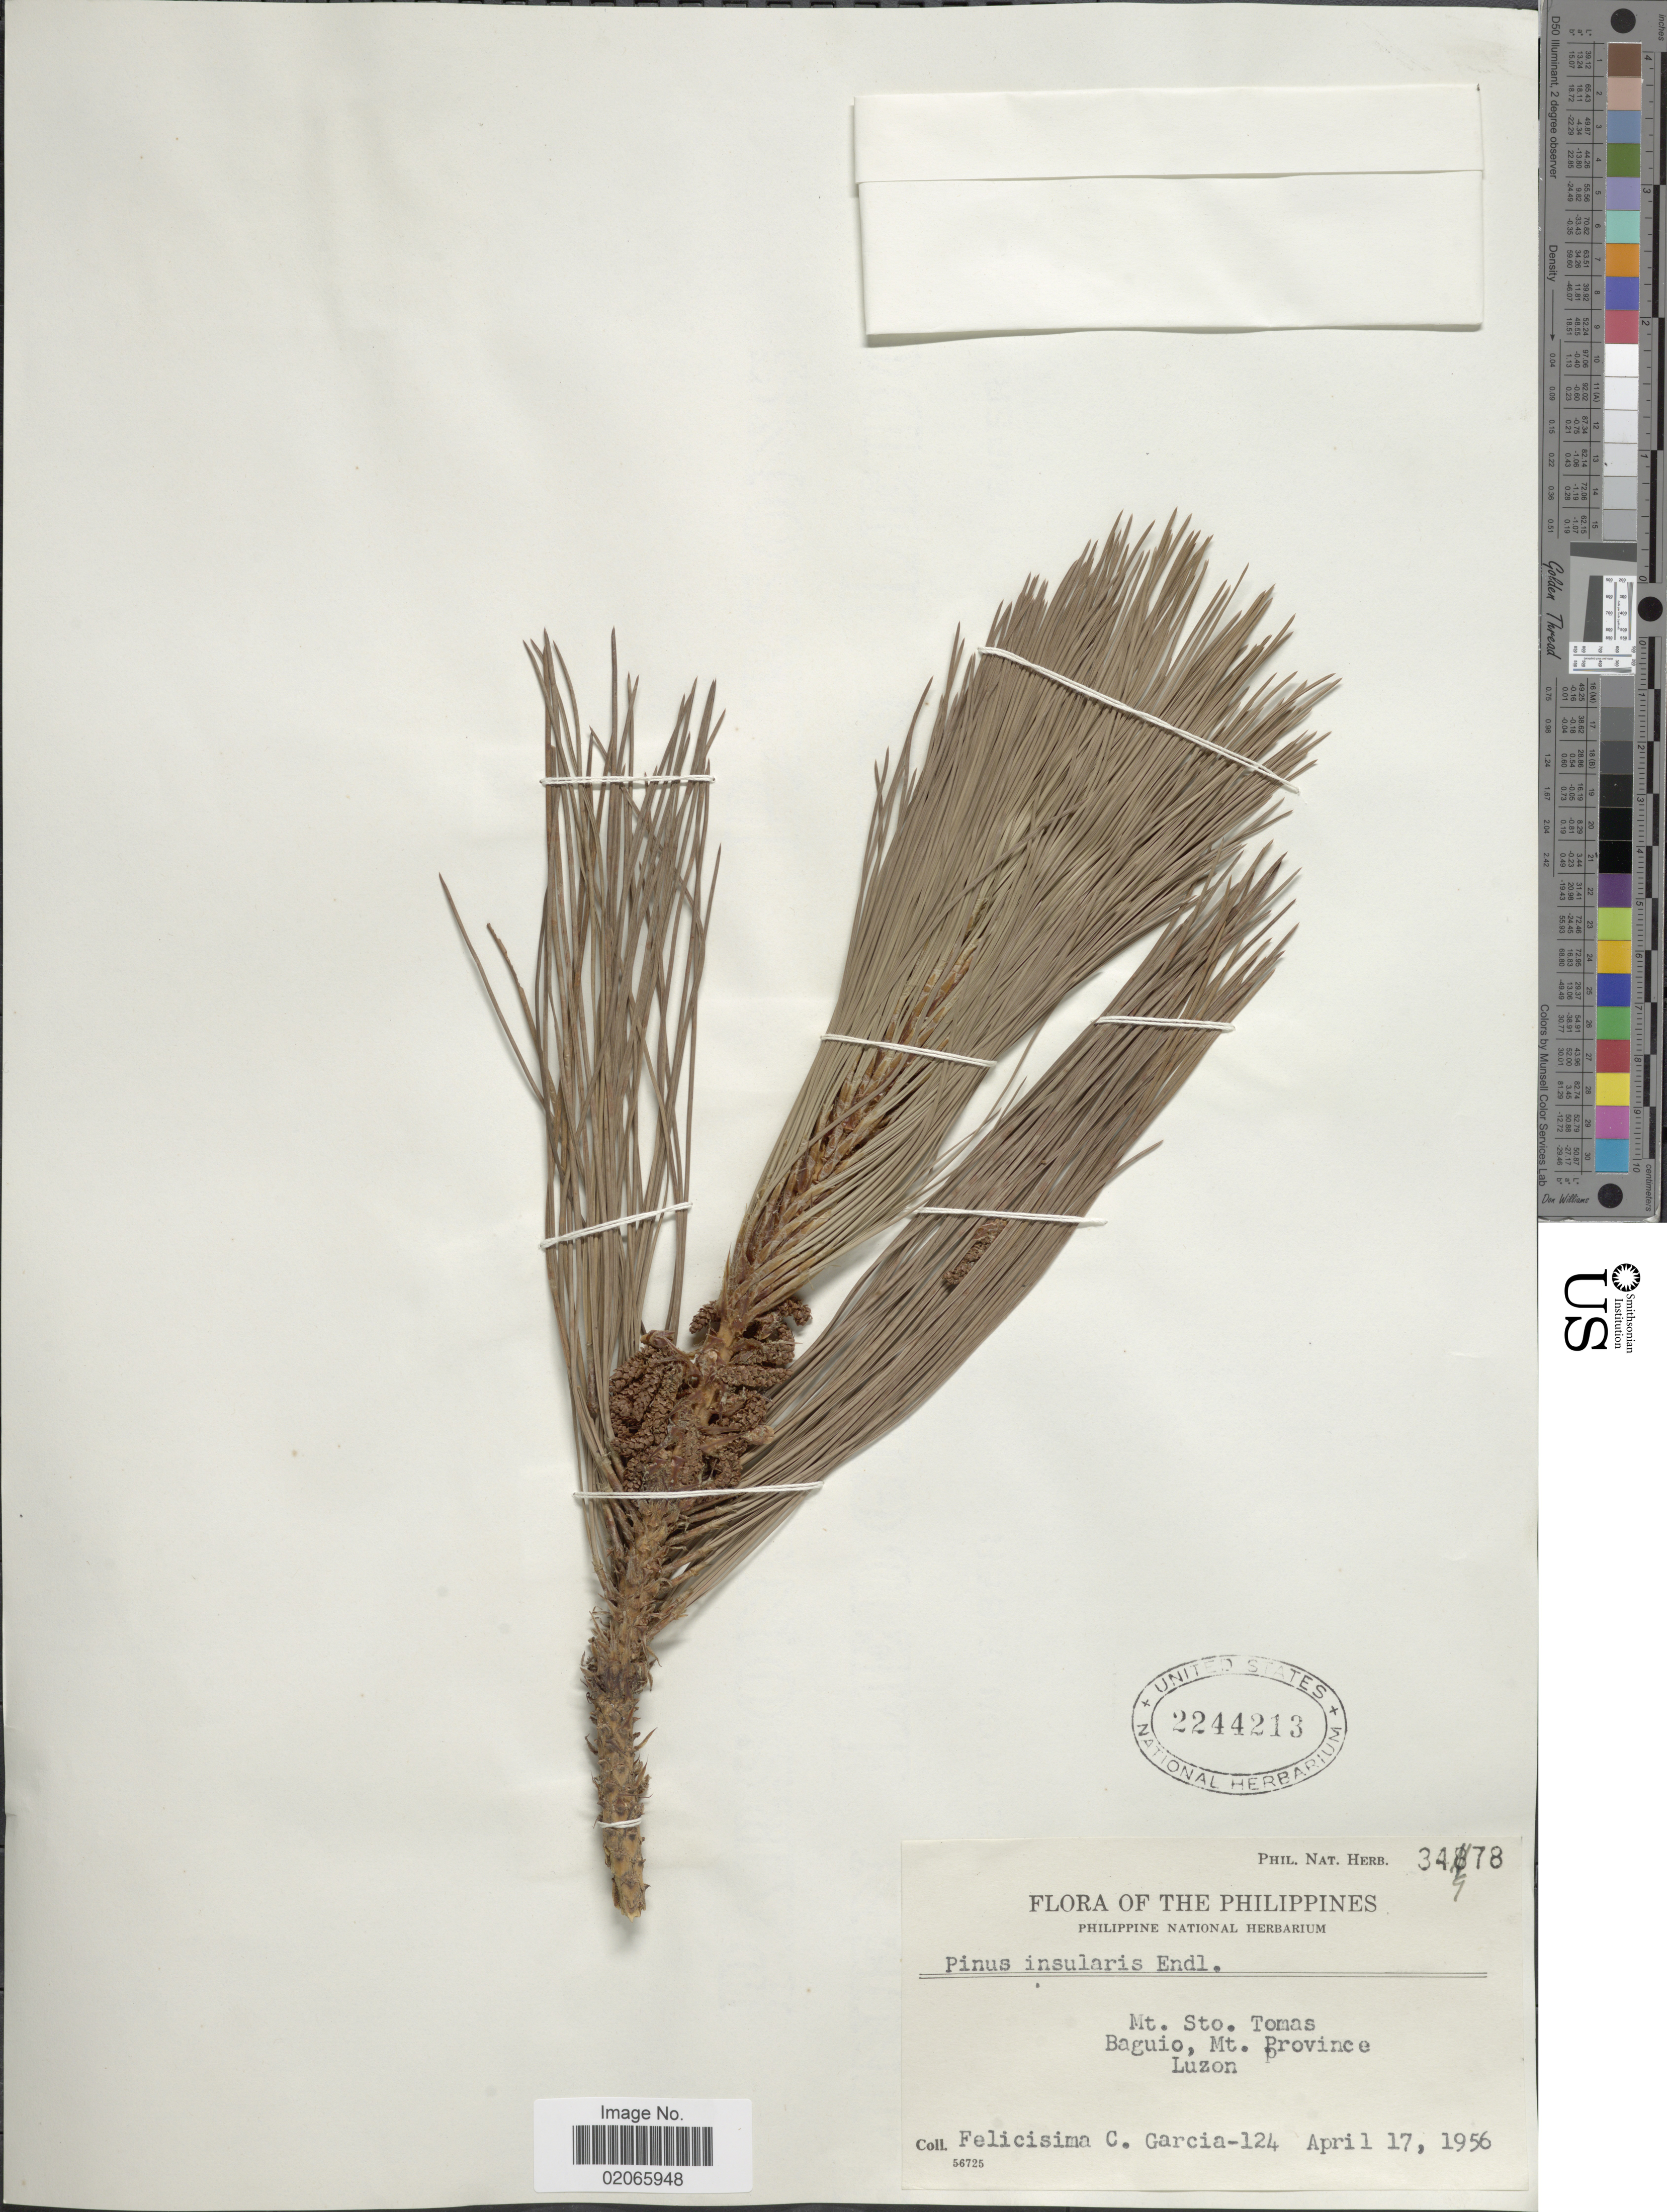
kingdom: Plantae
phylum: Tracheophyta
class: Pinopsida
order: Pinales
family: Pinaceae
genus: Pinus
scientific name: Pinus insularis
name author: Endl.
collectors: F. C. Garcia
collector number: Phil. Nat. Herb.34978/124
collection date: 1956-04-17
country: Philippines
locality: Mt. Sto. Tomas. Baguio, Mt. Province. Luzon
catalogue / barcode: US 2244213